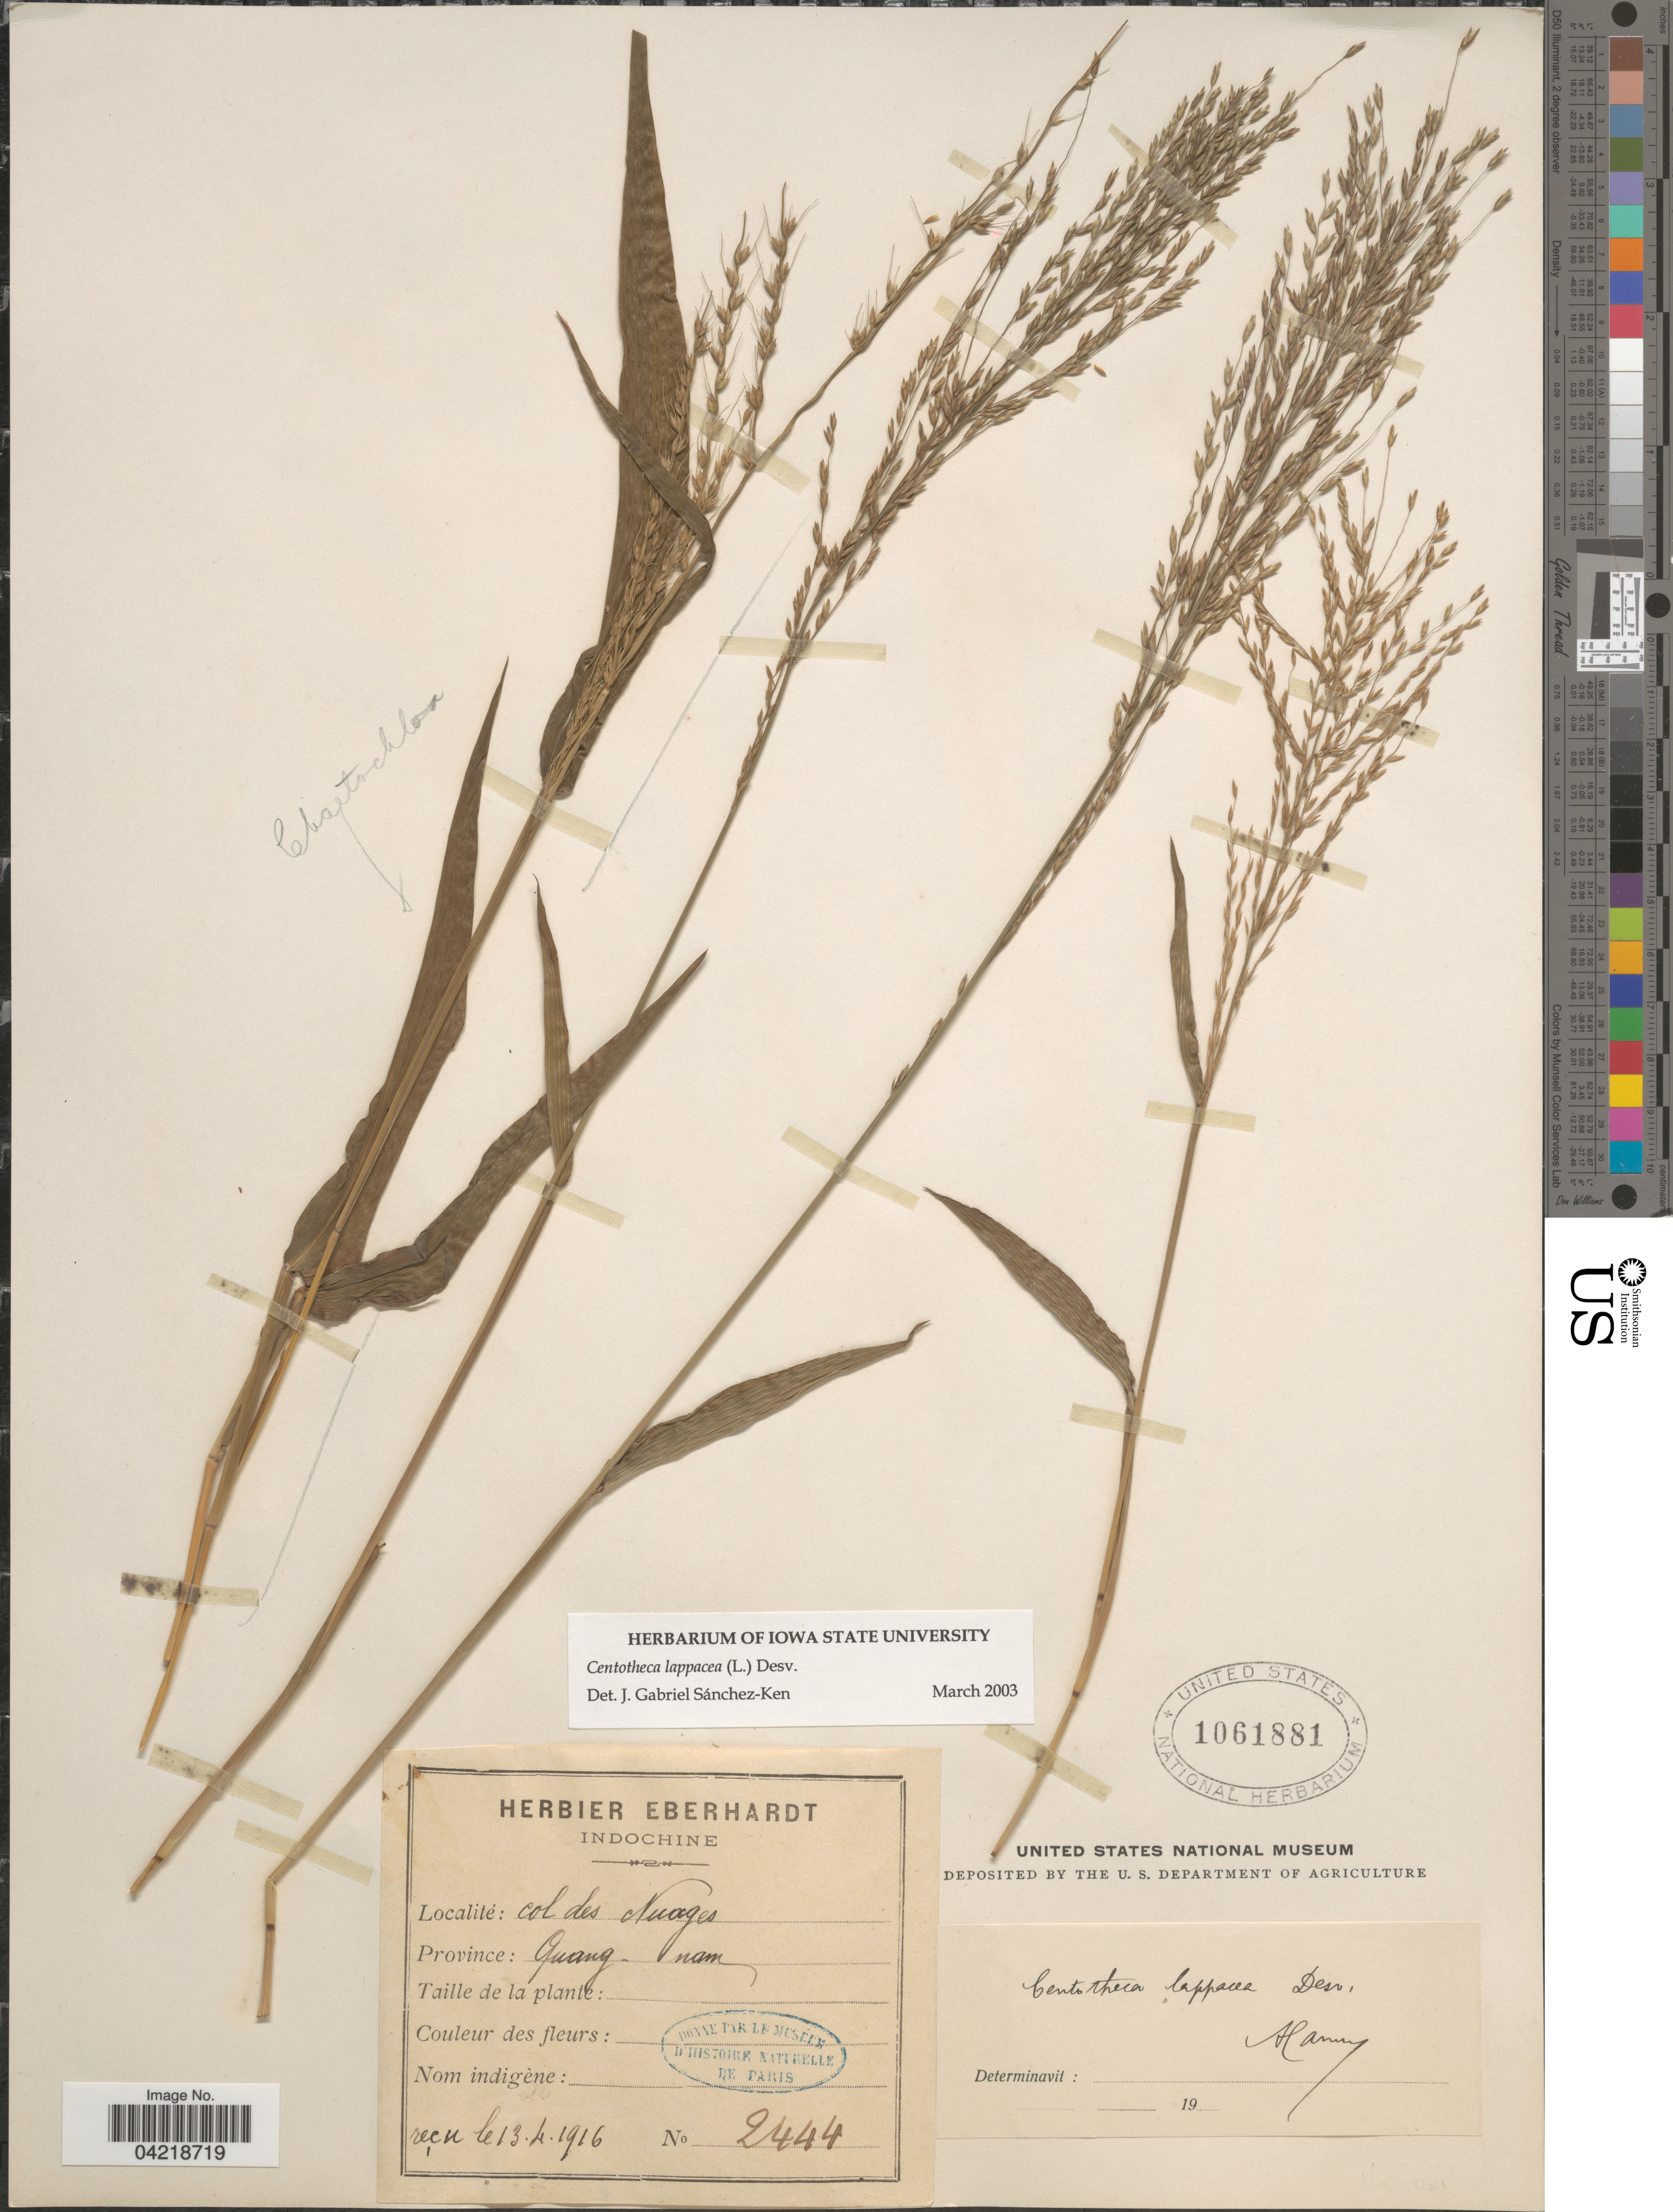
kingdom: Plantae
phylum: Tracheophyta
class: Liliopsida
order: Poales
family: Poaceae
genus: Centotheca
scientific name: Centotheca lappacea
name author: (L.) Desv.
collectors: ex herb. Eberhardt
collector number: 2444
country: Vietnam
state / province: Quang Nam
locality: Col des Nuages.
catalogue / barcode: US 1061881